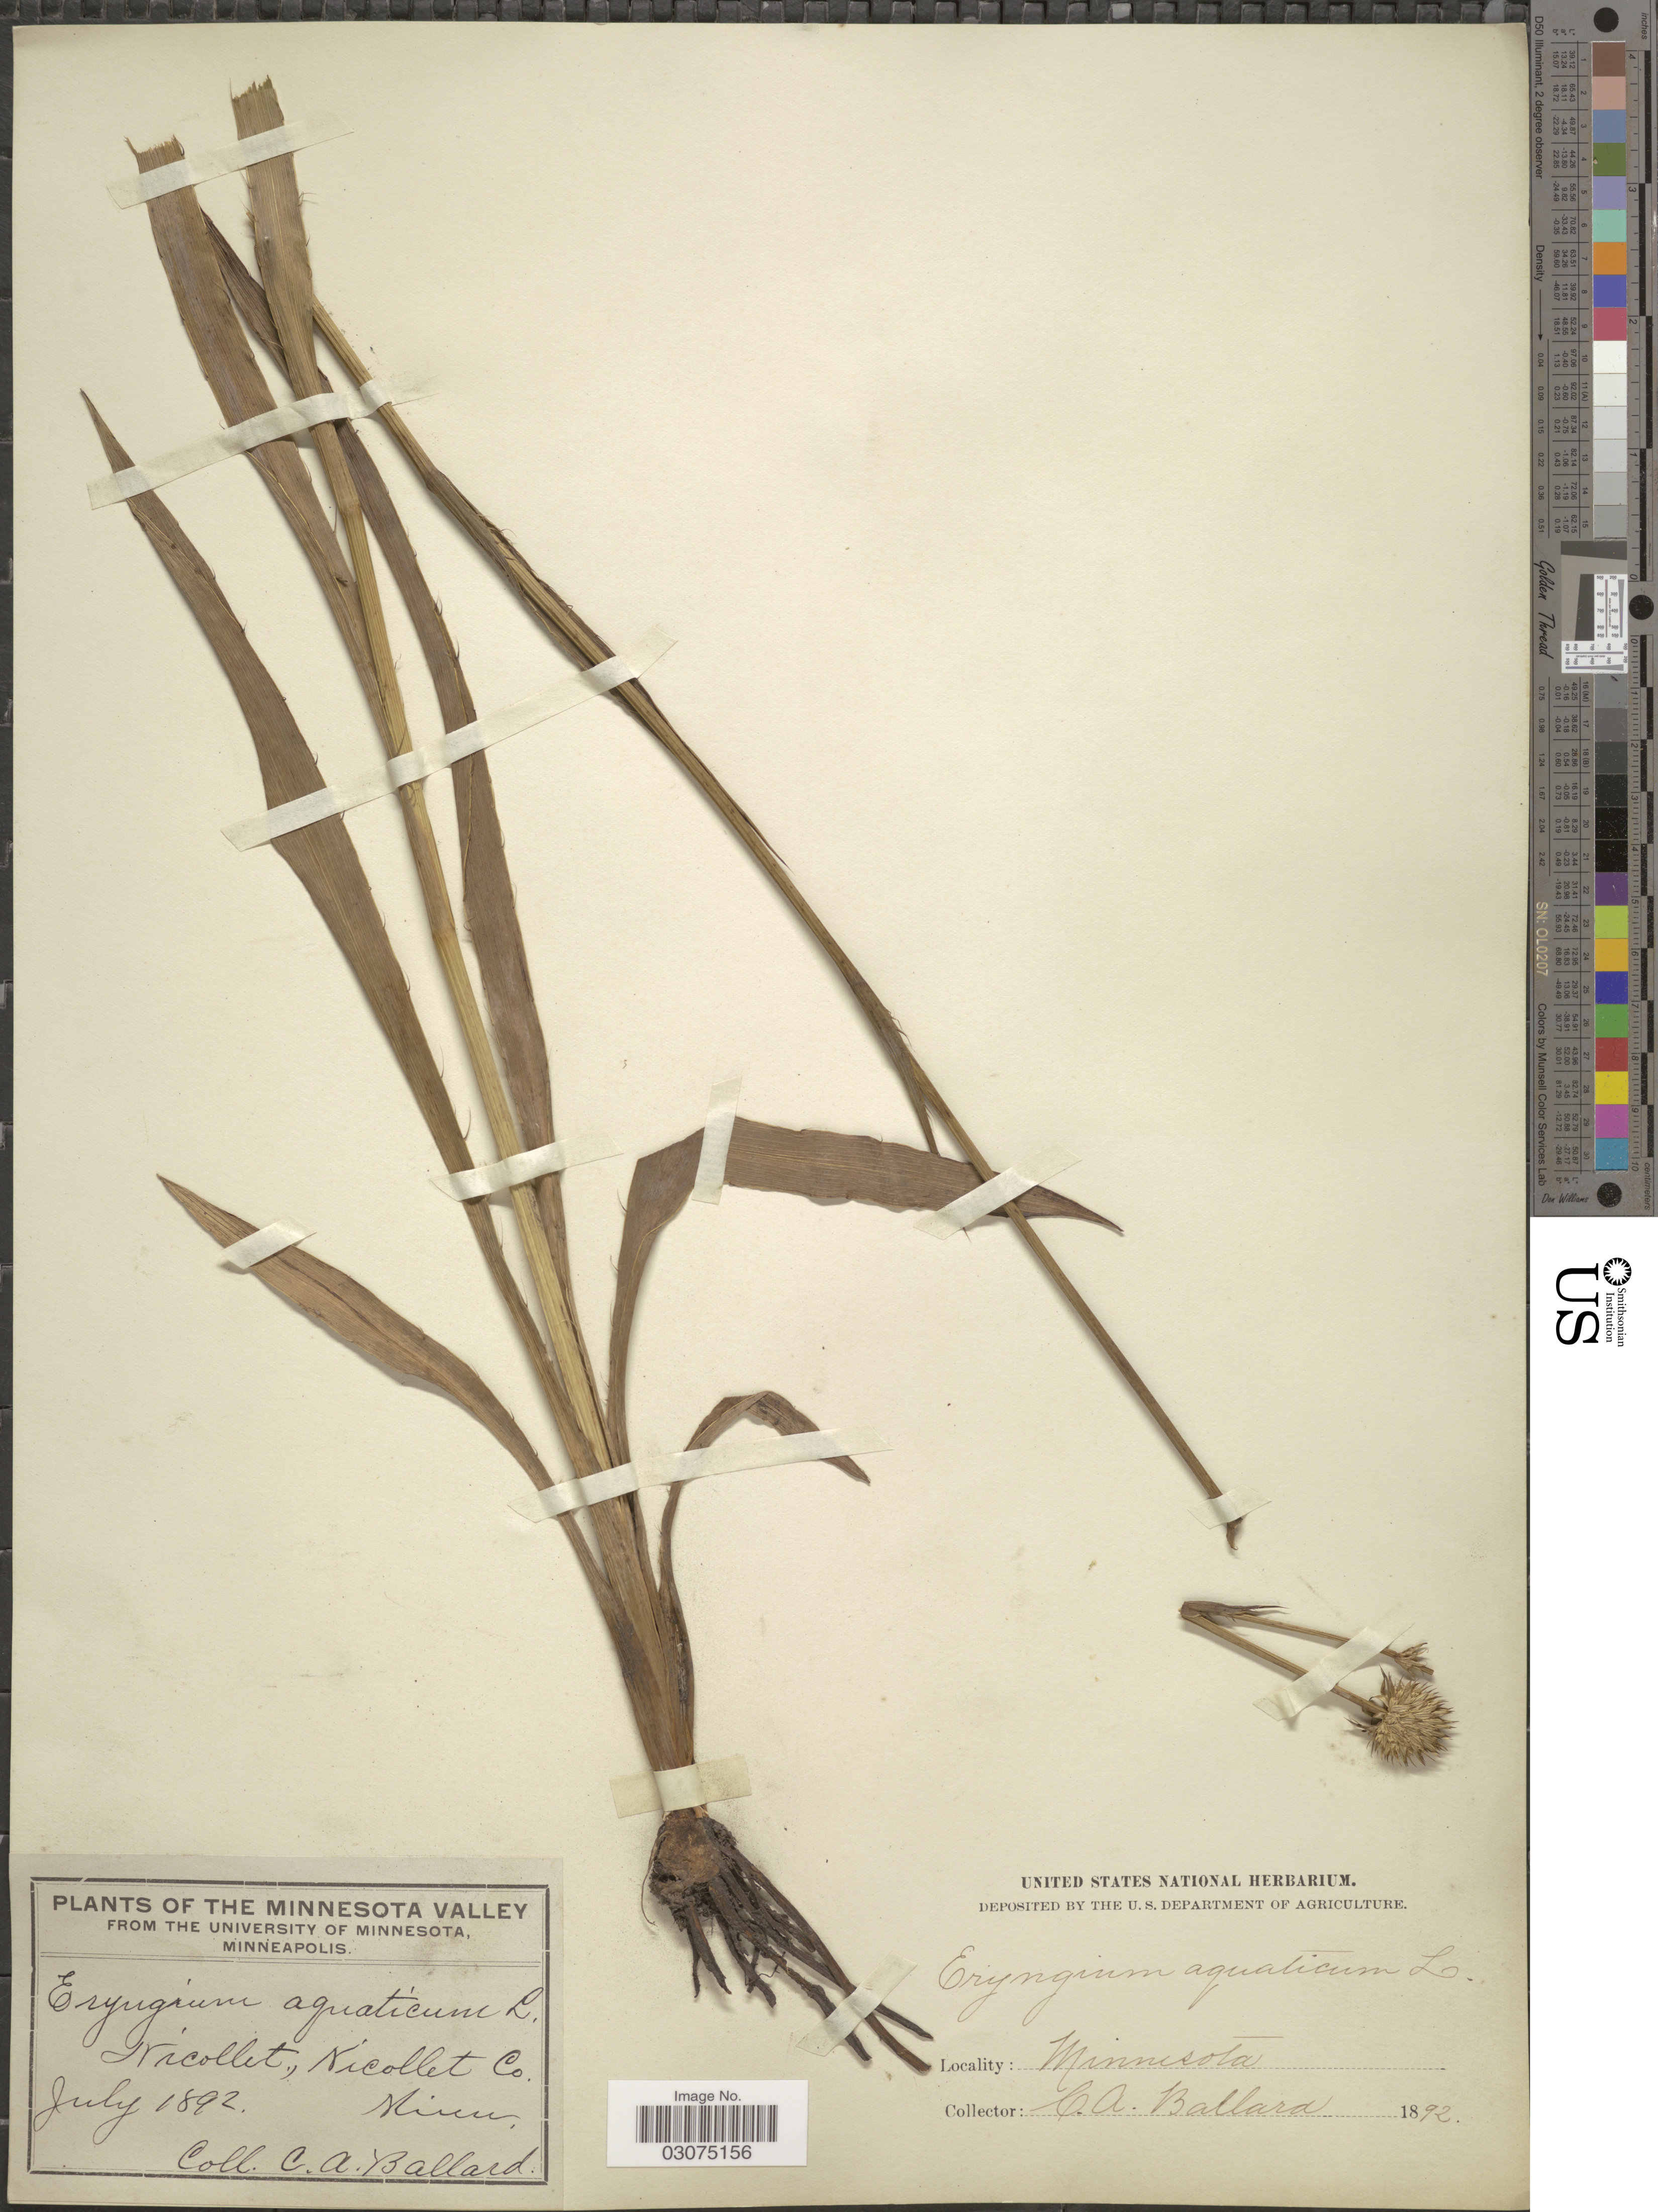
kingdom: Plantae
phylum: Tracheophyta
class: Magnoliopsida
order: Apiales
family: Apiaceae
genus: Eryngium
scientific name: Eryngium yuccifolium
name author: Michx.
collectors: C. A. Ballard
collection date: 1892-07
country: United States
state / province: Minnesota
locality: Minnesota Valley. Nicollet, Nicollet Co.